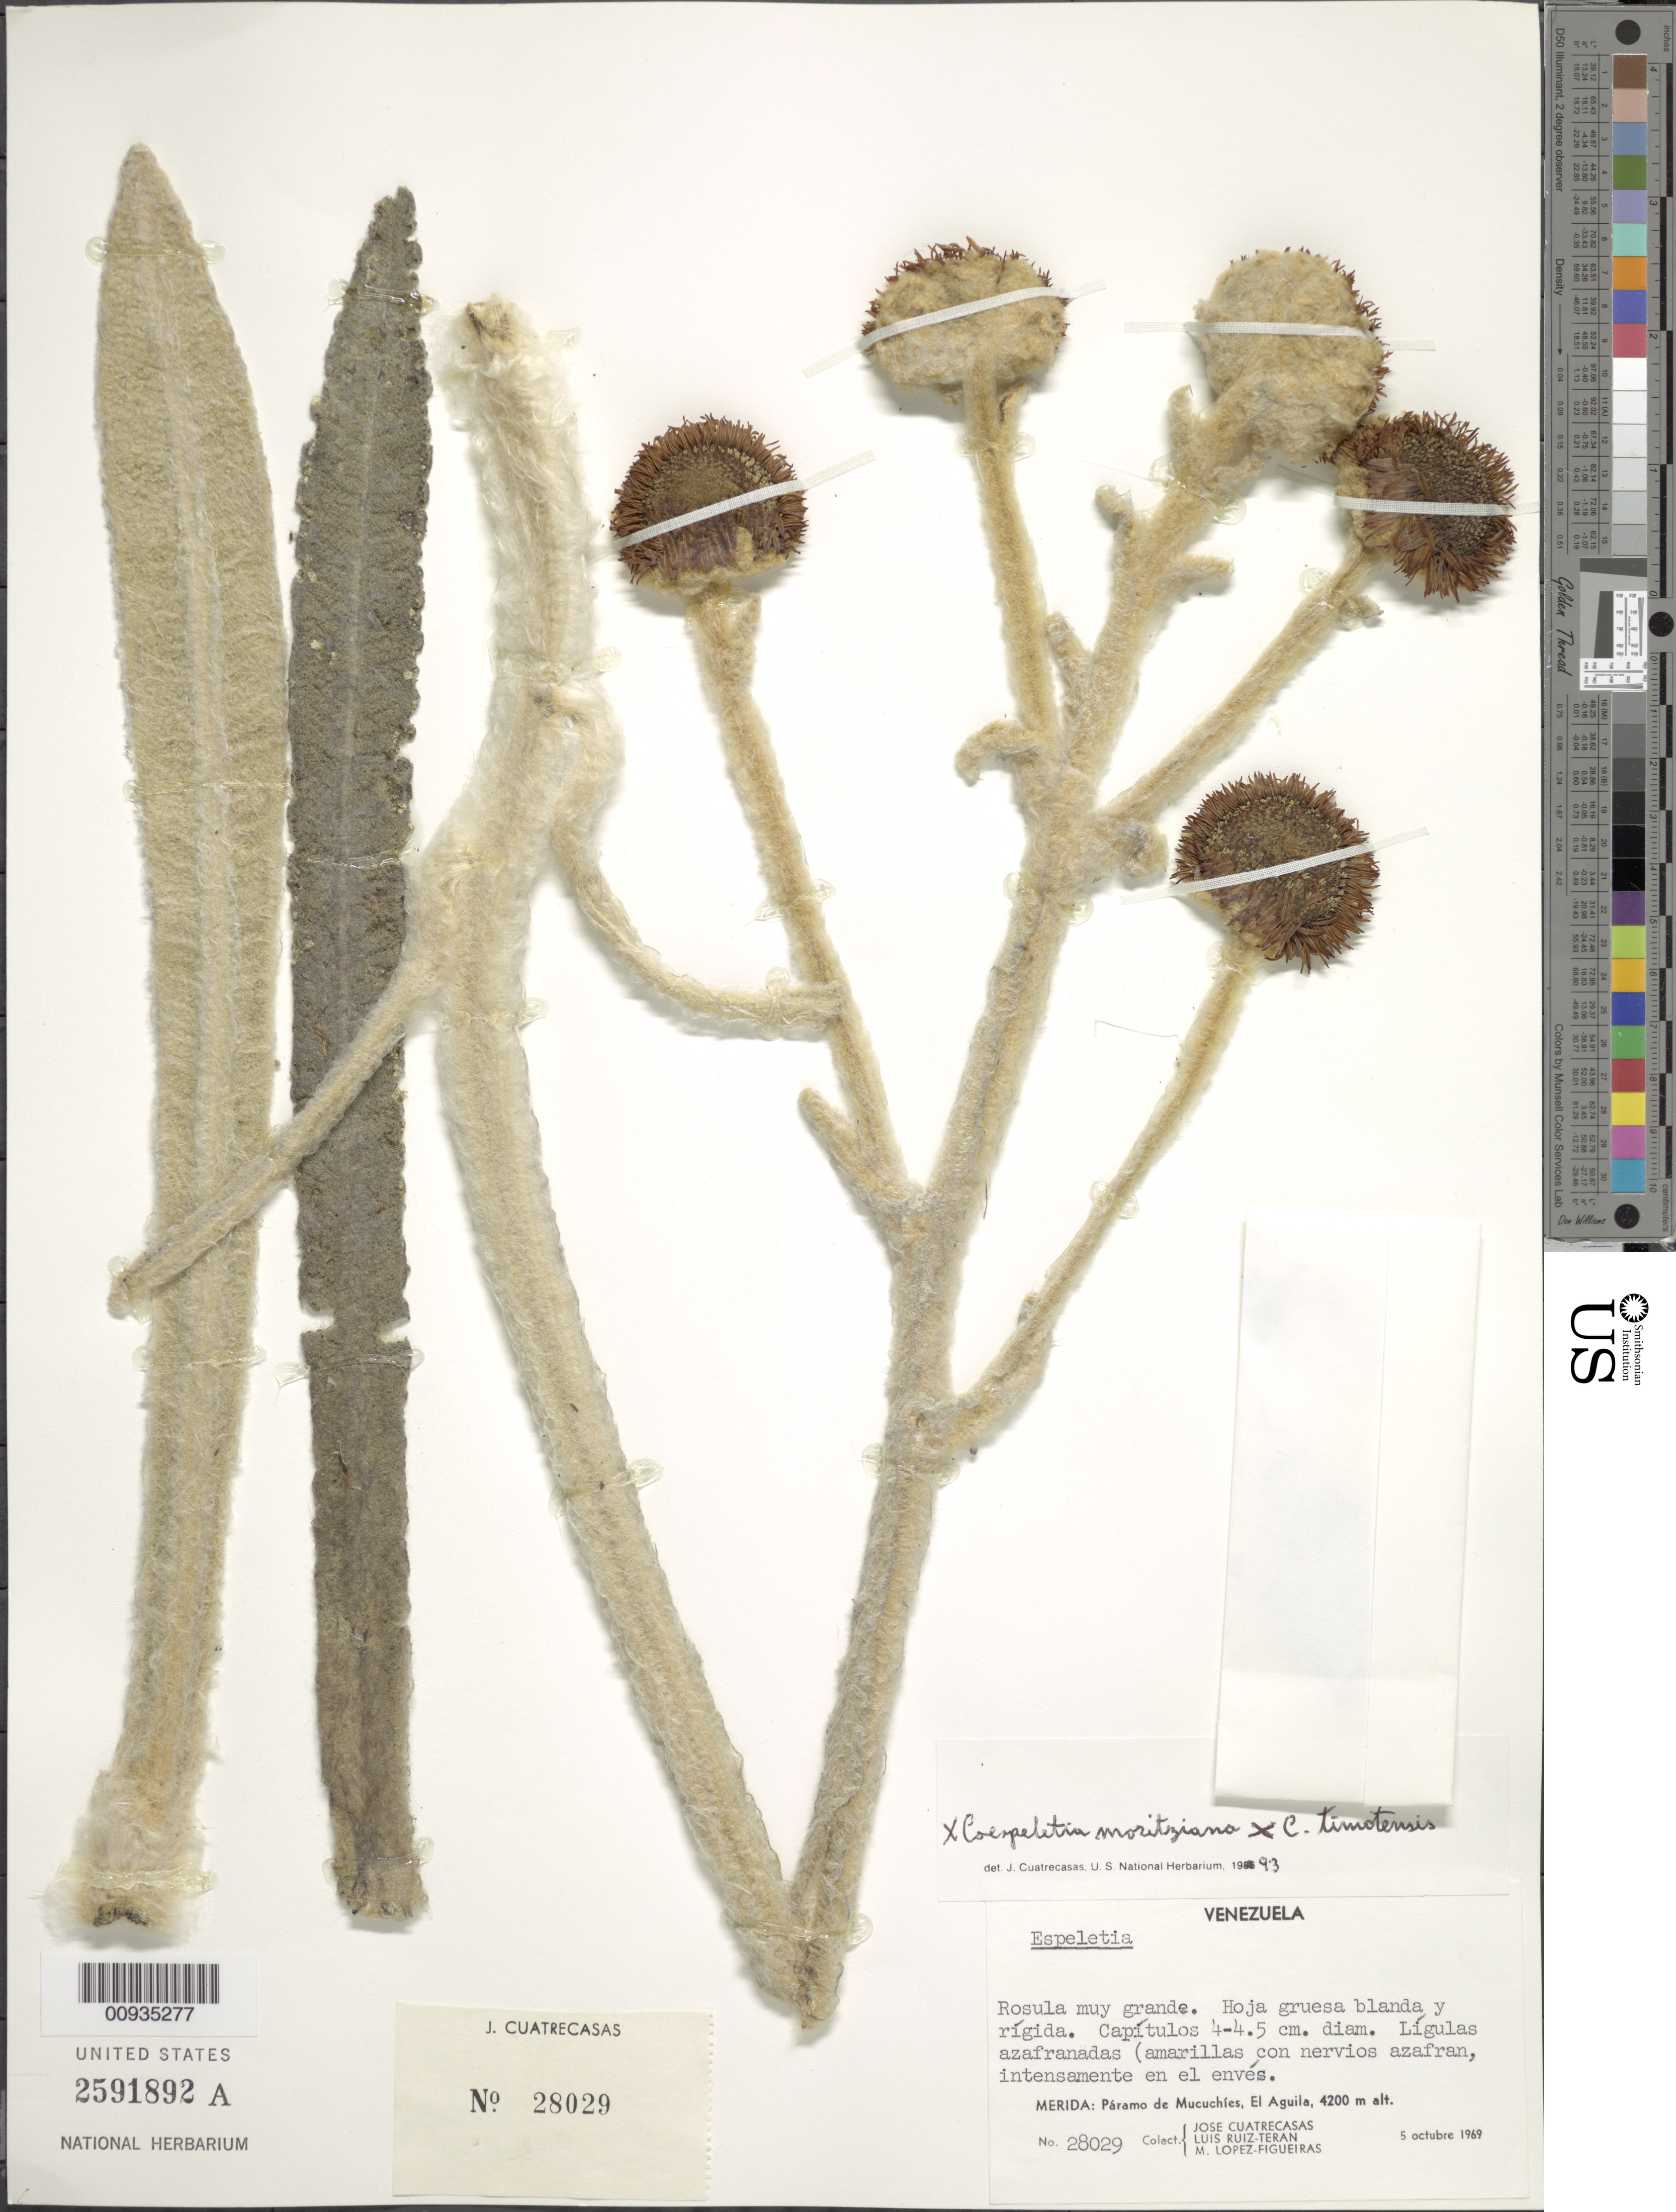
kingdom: Plantae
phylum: Tracheophyta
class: Magnoliopsida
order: Asterales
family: Asteraceae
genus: Coespeletia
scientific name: Coespeletia moritziana x C. timotensis (Cuatrec.) Cuatrec.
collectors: J. Cuatrecasas, L. E. Ruíz-Terán & M. López Figueiras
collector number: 28029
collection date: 1969-10-05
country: Venezuela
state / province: Mérida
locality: Páramo de Mucuchíes. El Águila.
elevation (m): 4200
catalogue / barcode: US 2591892A